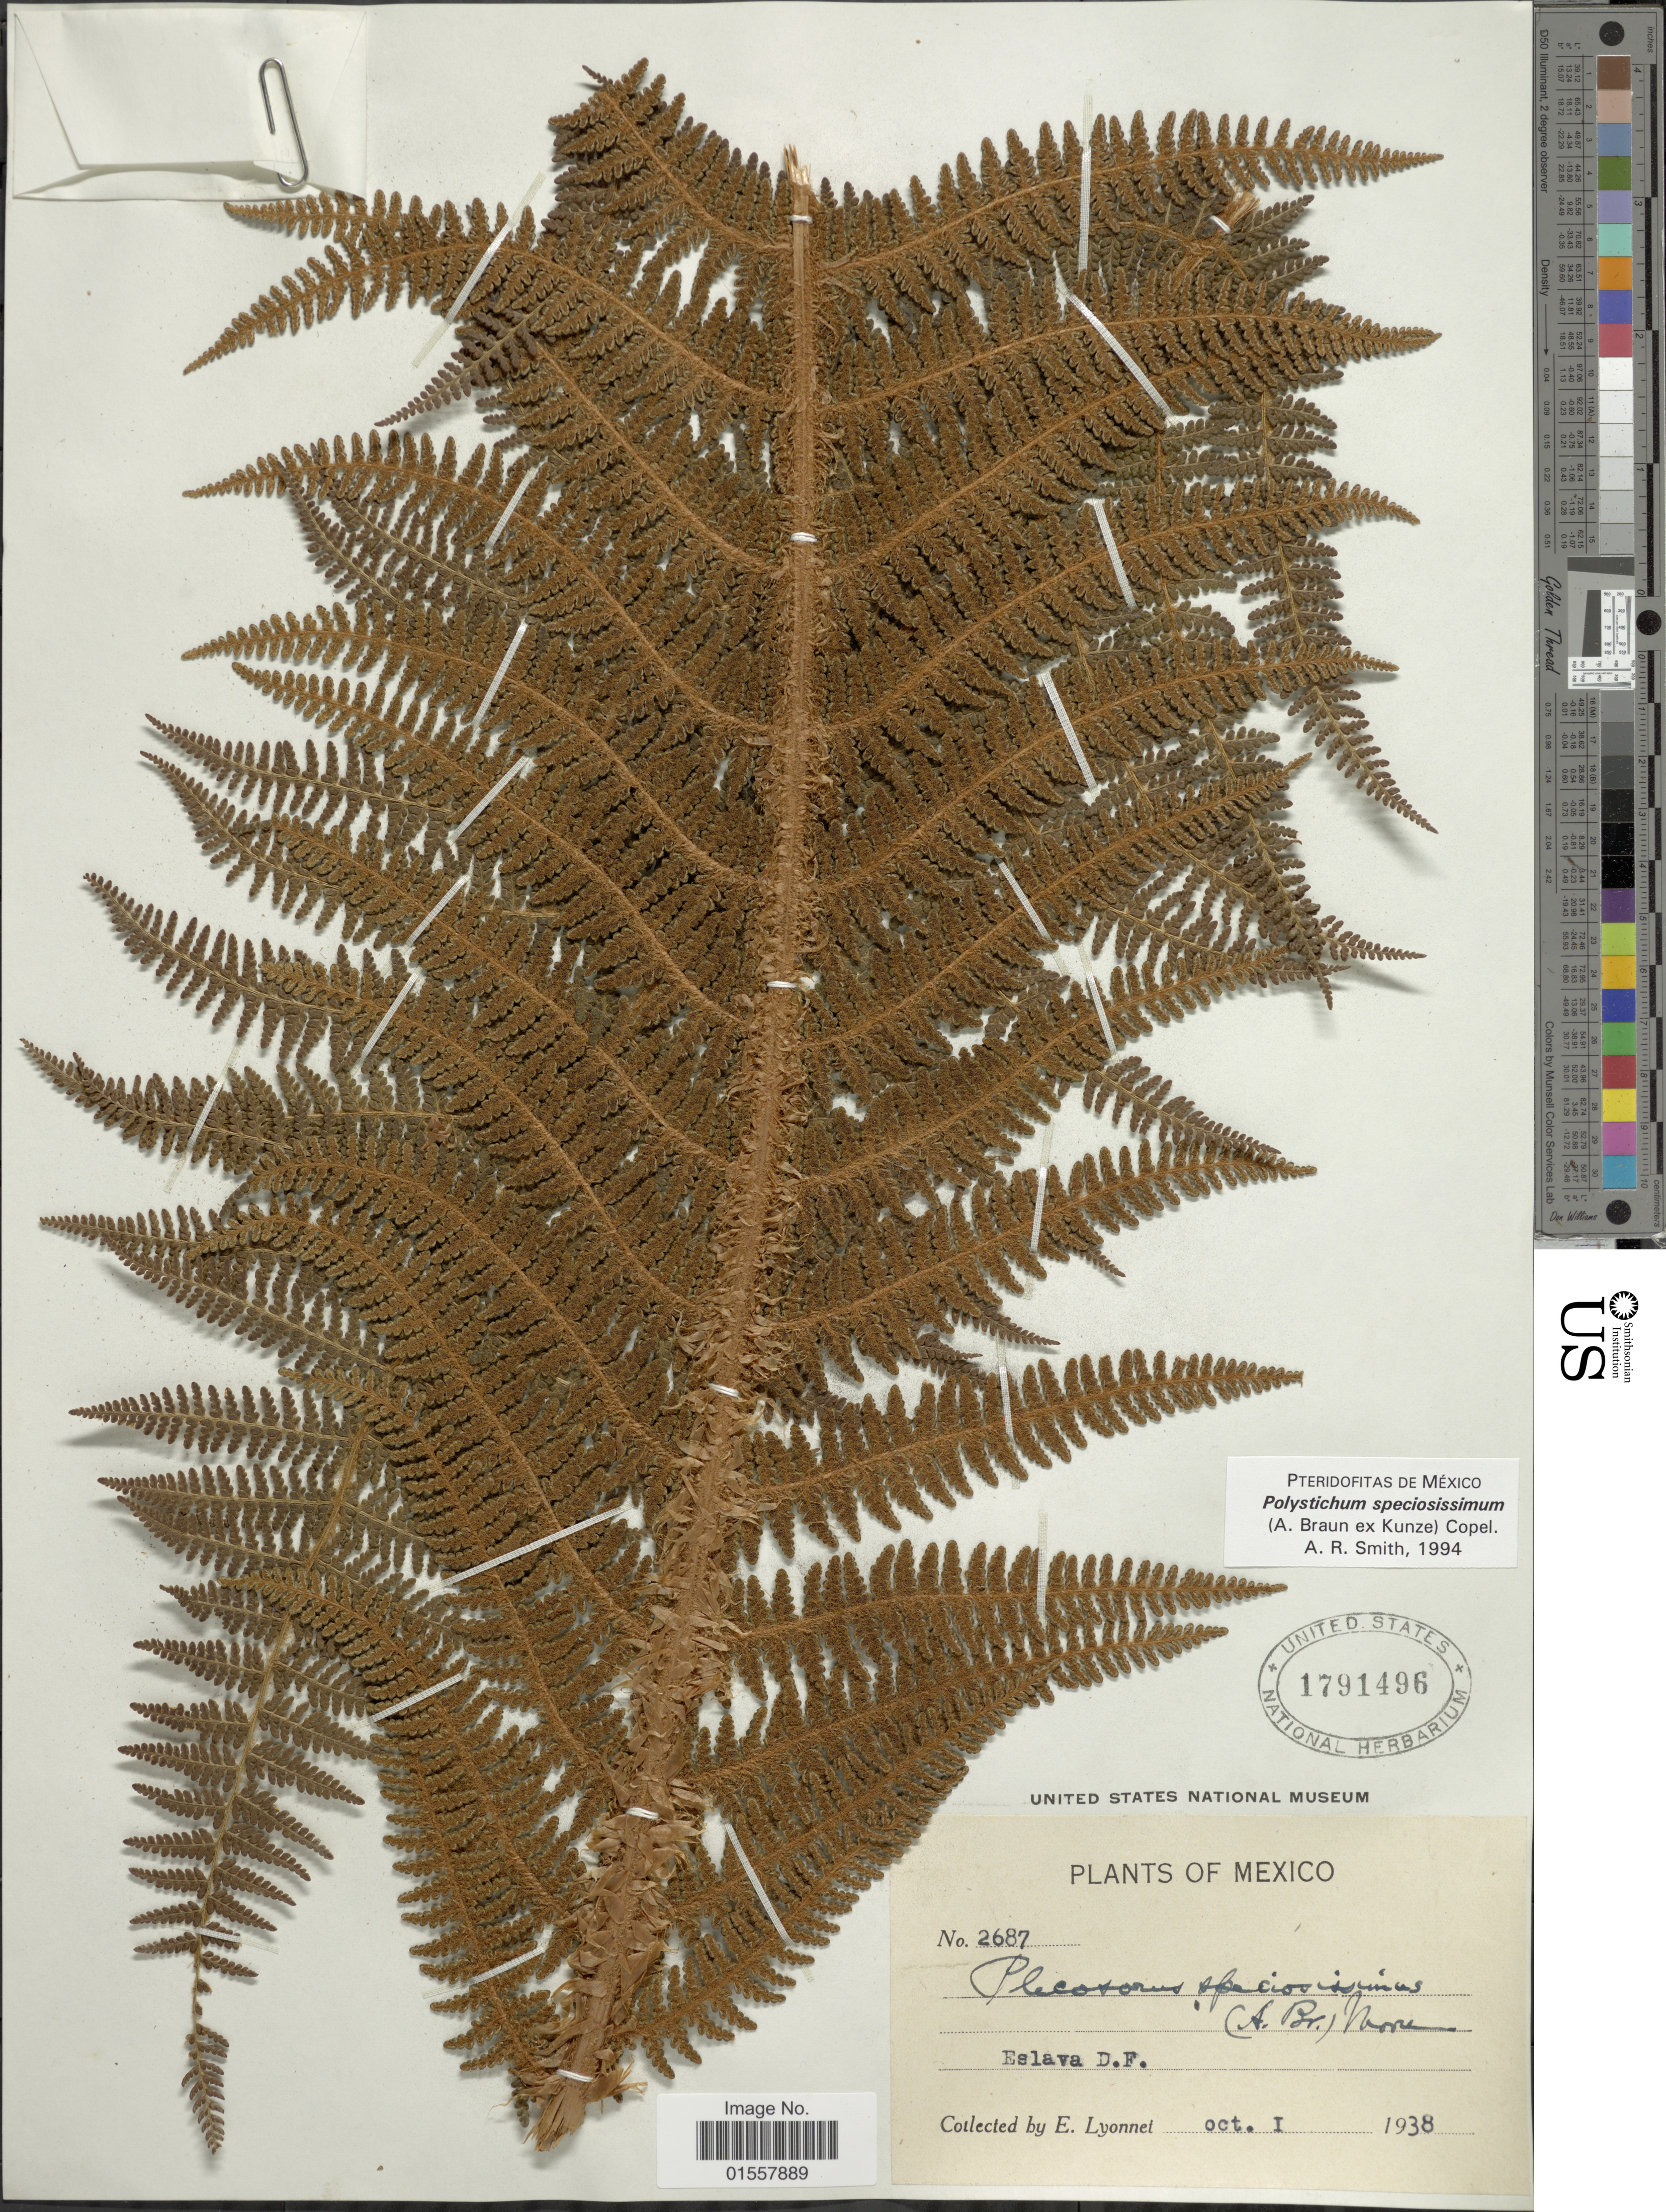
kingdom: Plantae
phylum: Tracheophyta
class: Polypodiopsida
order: Polypodiales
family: Dryopteridaceae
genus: Polystichum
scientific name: Polystichum speciosissimum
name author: (A. Braun ex Kunze) Copel.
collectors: E. Lyonnet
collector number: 2687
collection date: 1938-10-01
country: Mexico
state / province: Distrito Federal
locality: Eslava, D. F.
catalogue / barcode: US 1791496